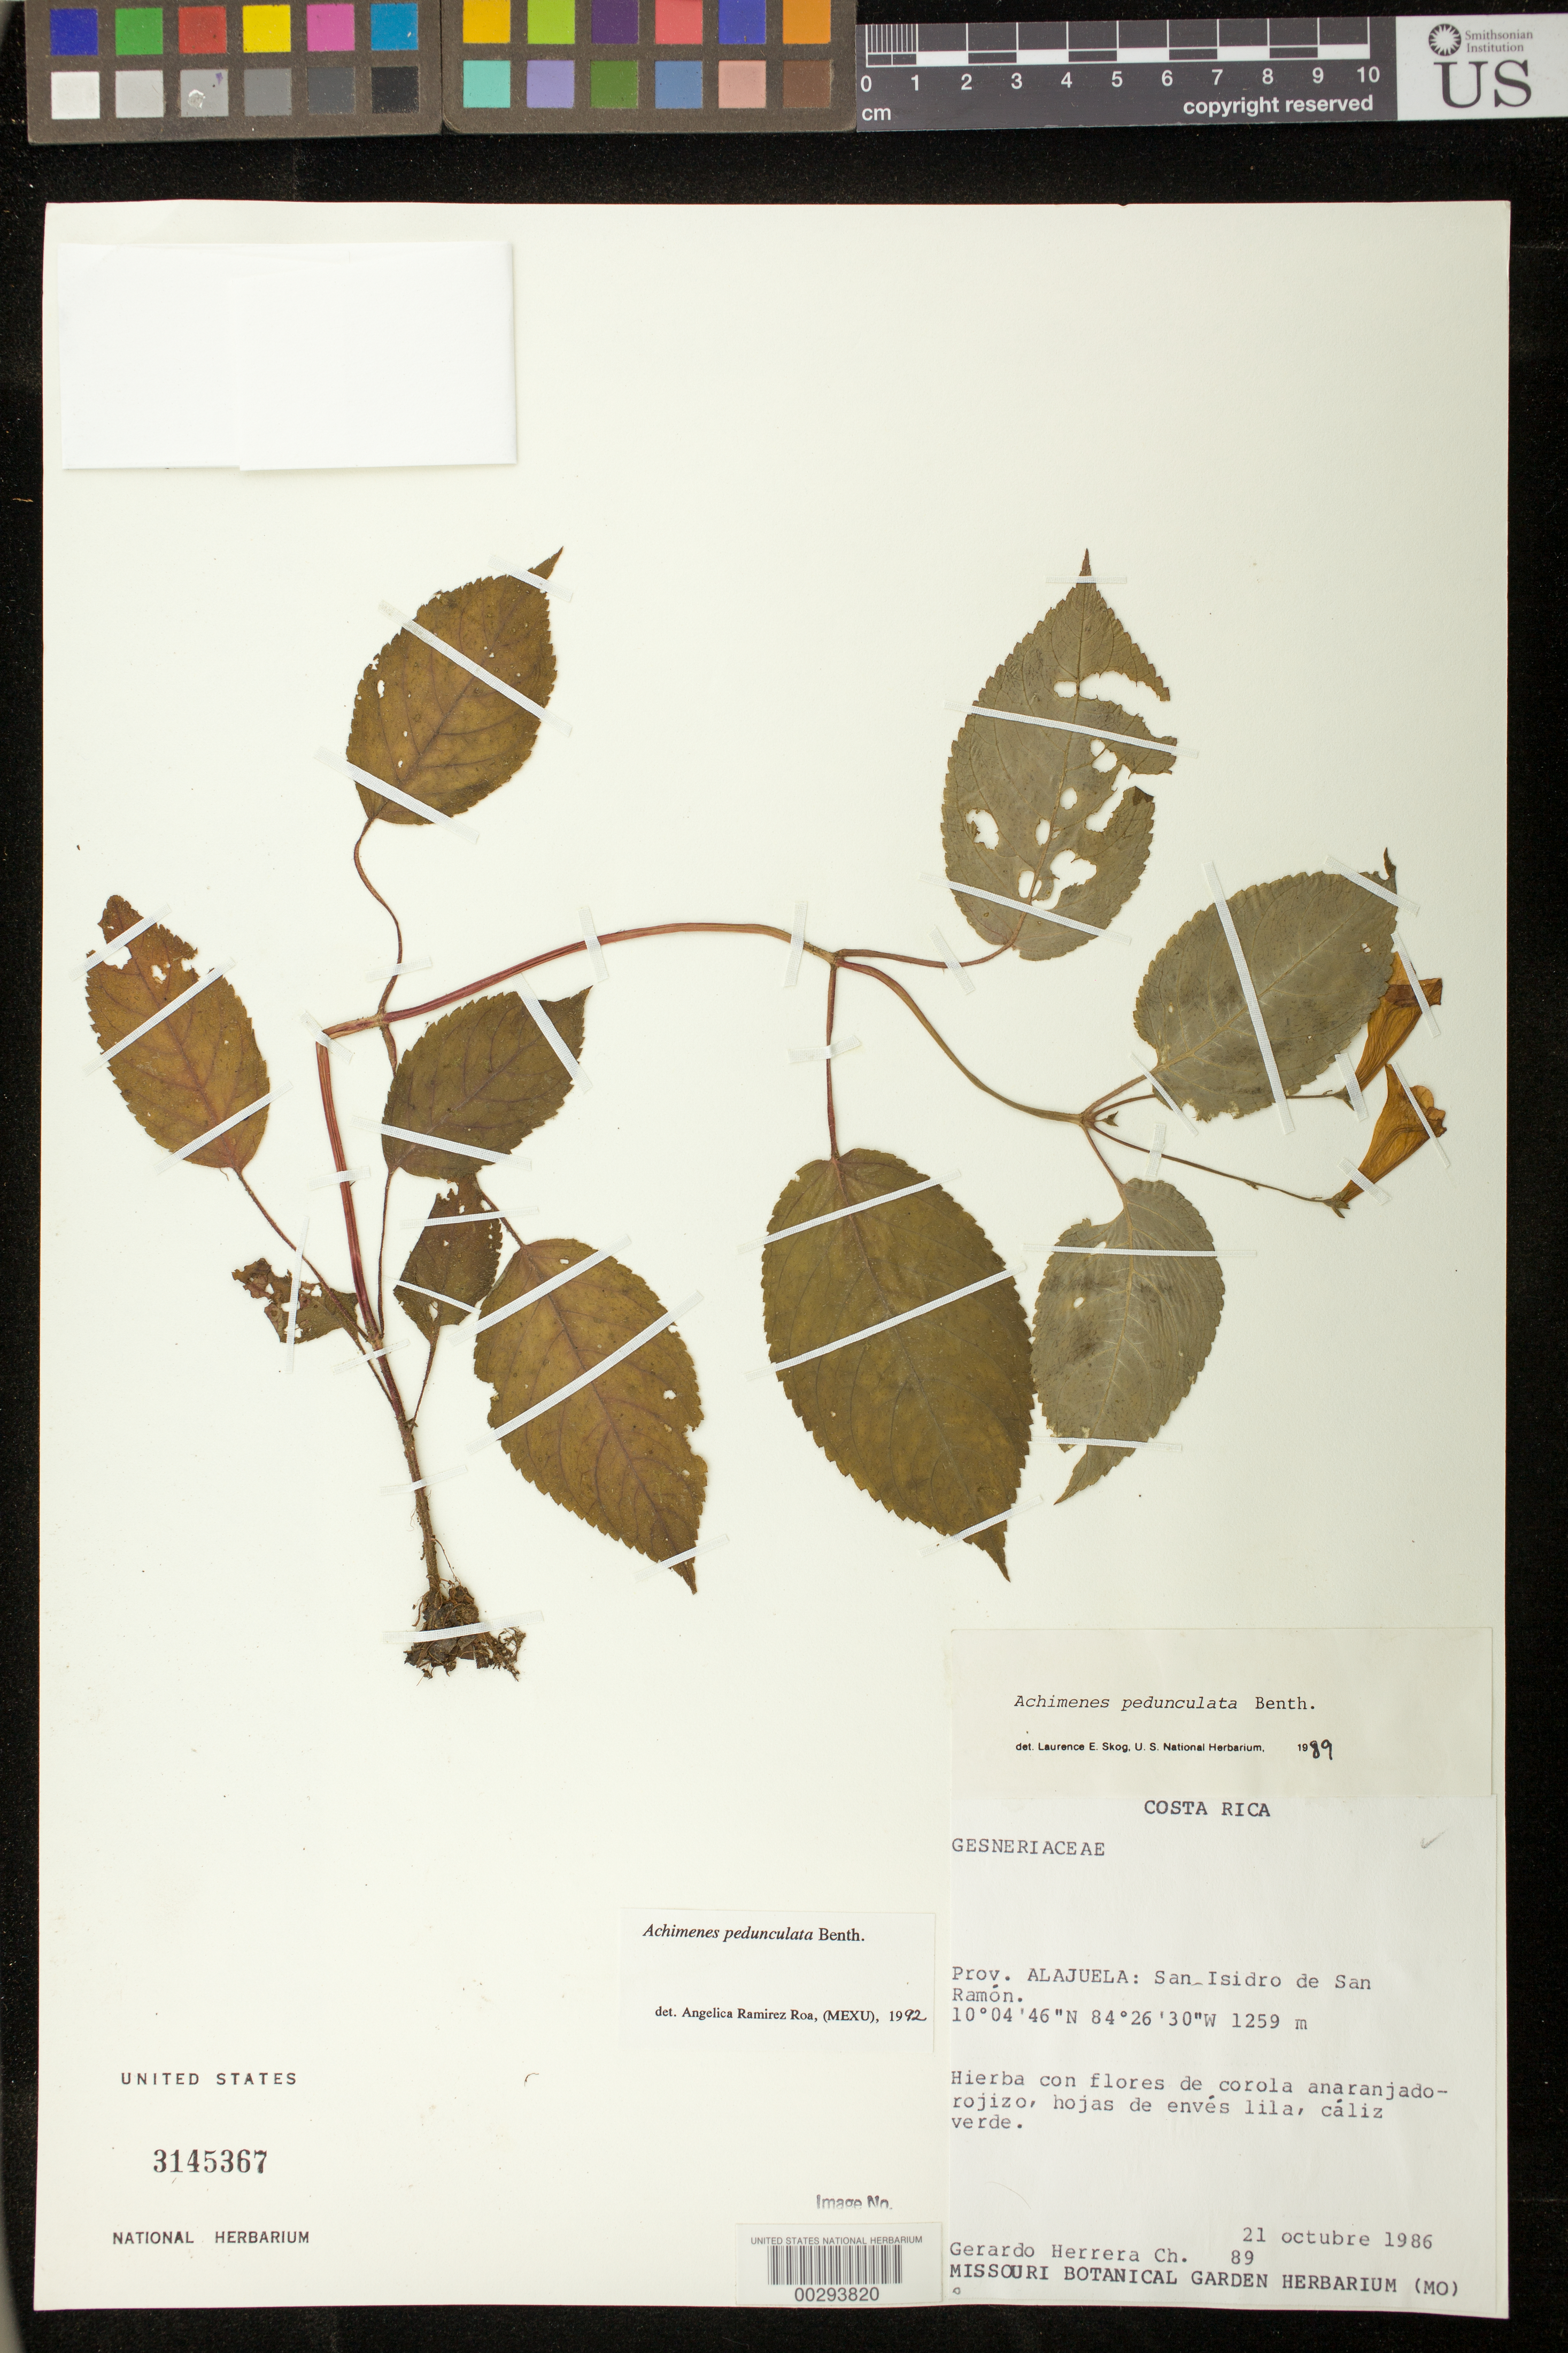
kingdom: Plantae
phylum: Tracheophyta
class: Magnoliopsida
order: Lamiales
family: Gesneriaceae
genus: Achimenes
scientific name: Achimenes pedunculata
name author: Benth.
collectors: G. Herrera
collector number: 89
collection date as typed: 21 Oct 1986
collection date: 1986-10-21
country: Costa Rica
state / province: Alajuela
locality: San Isidro de San Ramon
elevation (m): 1259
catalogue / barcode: US 3145367